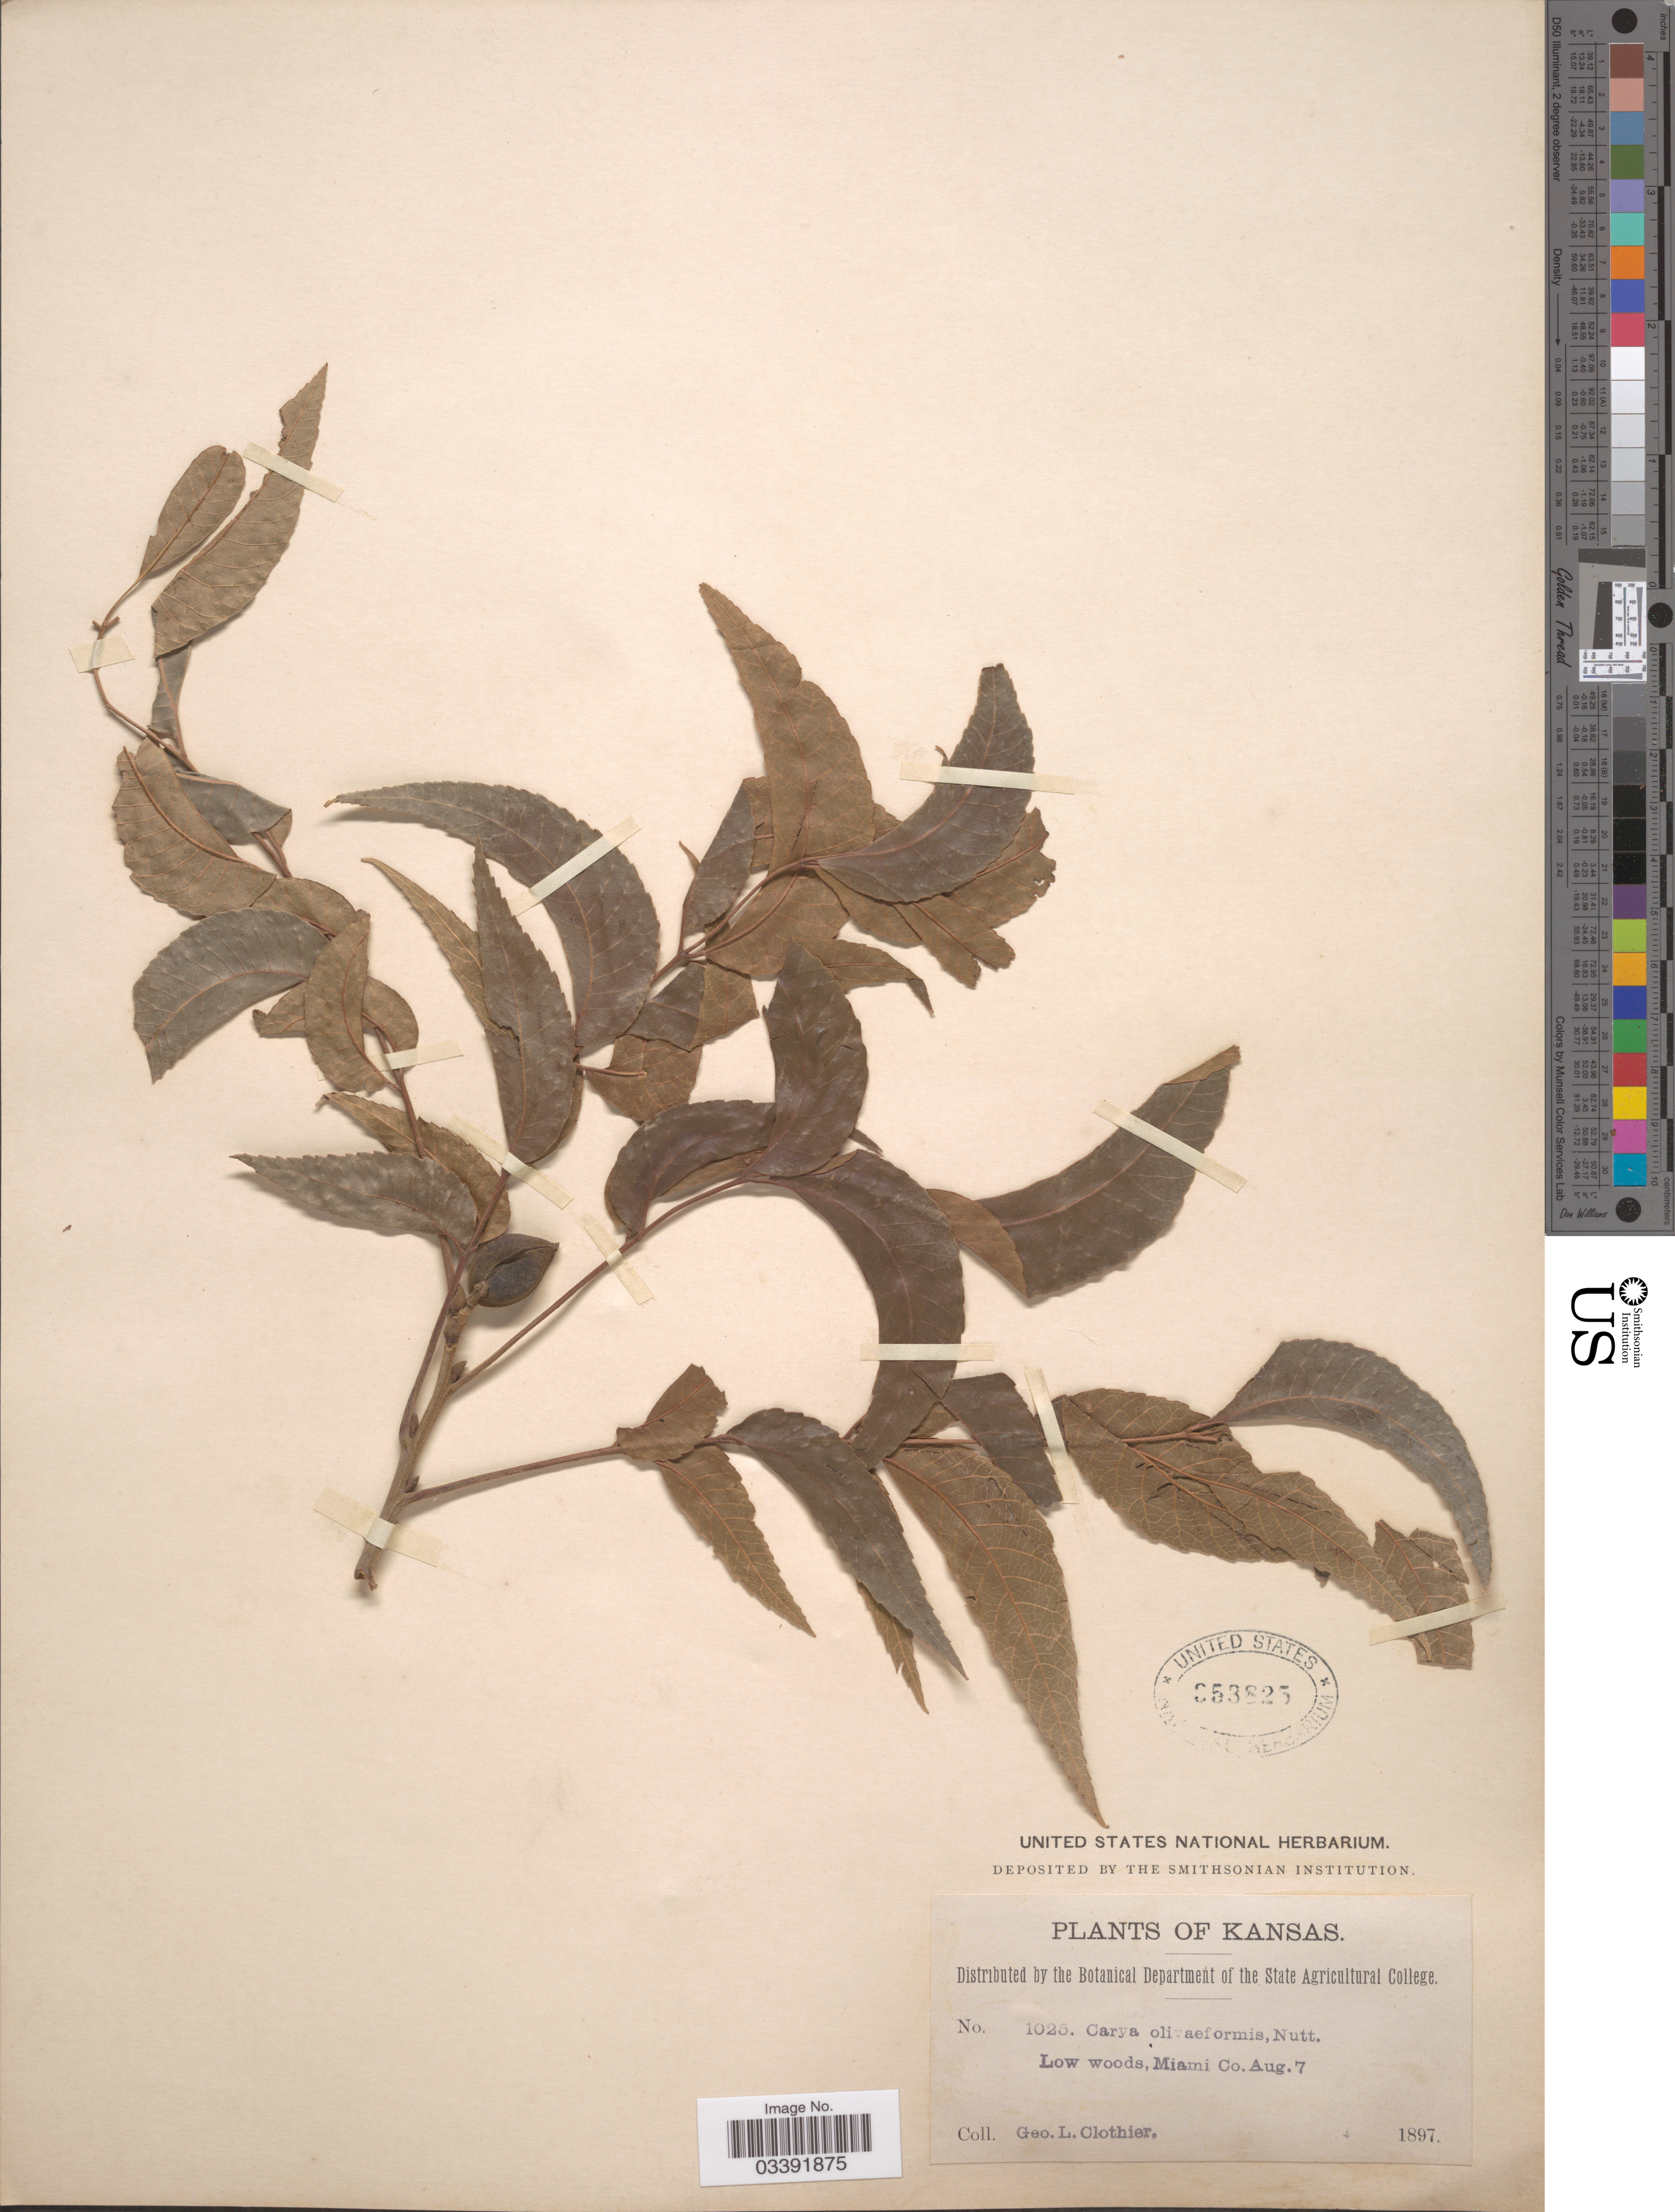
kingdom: Plantae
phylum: Tracheophyta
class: Magnoliopsida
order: Fagales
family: Juglandaceae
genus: Carya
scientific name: Carya illinoinensis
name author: (Wangenh.) K. Koch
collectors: G. Clothier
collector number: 1025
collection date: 1897-08-07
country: United States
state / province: Kansas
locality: Low woods, Miami Co.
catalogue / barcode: US 353825